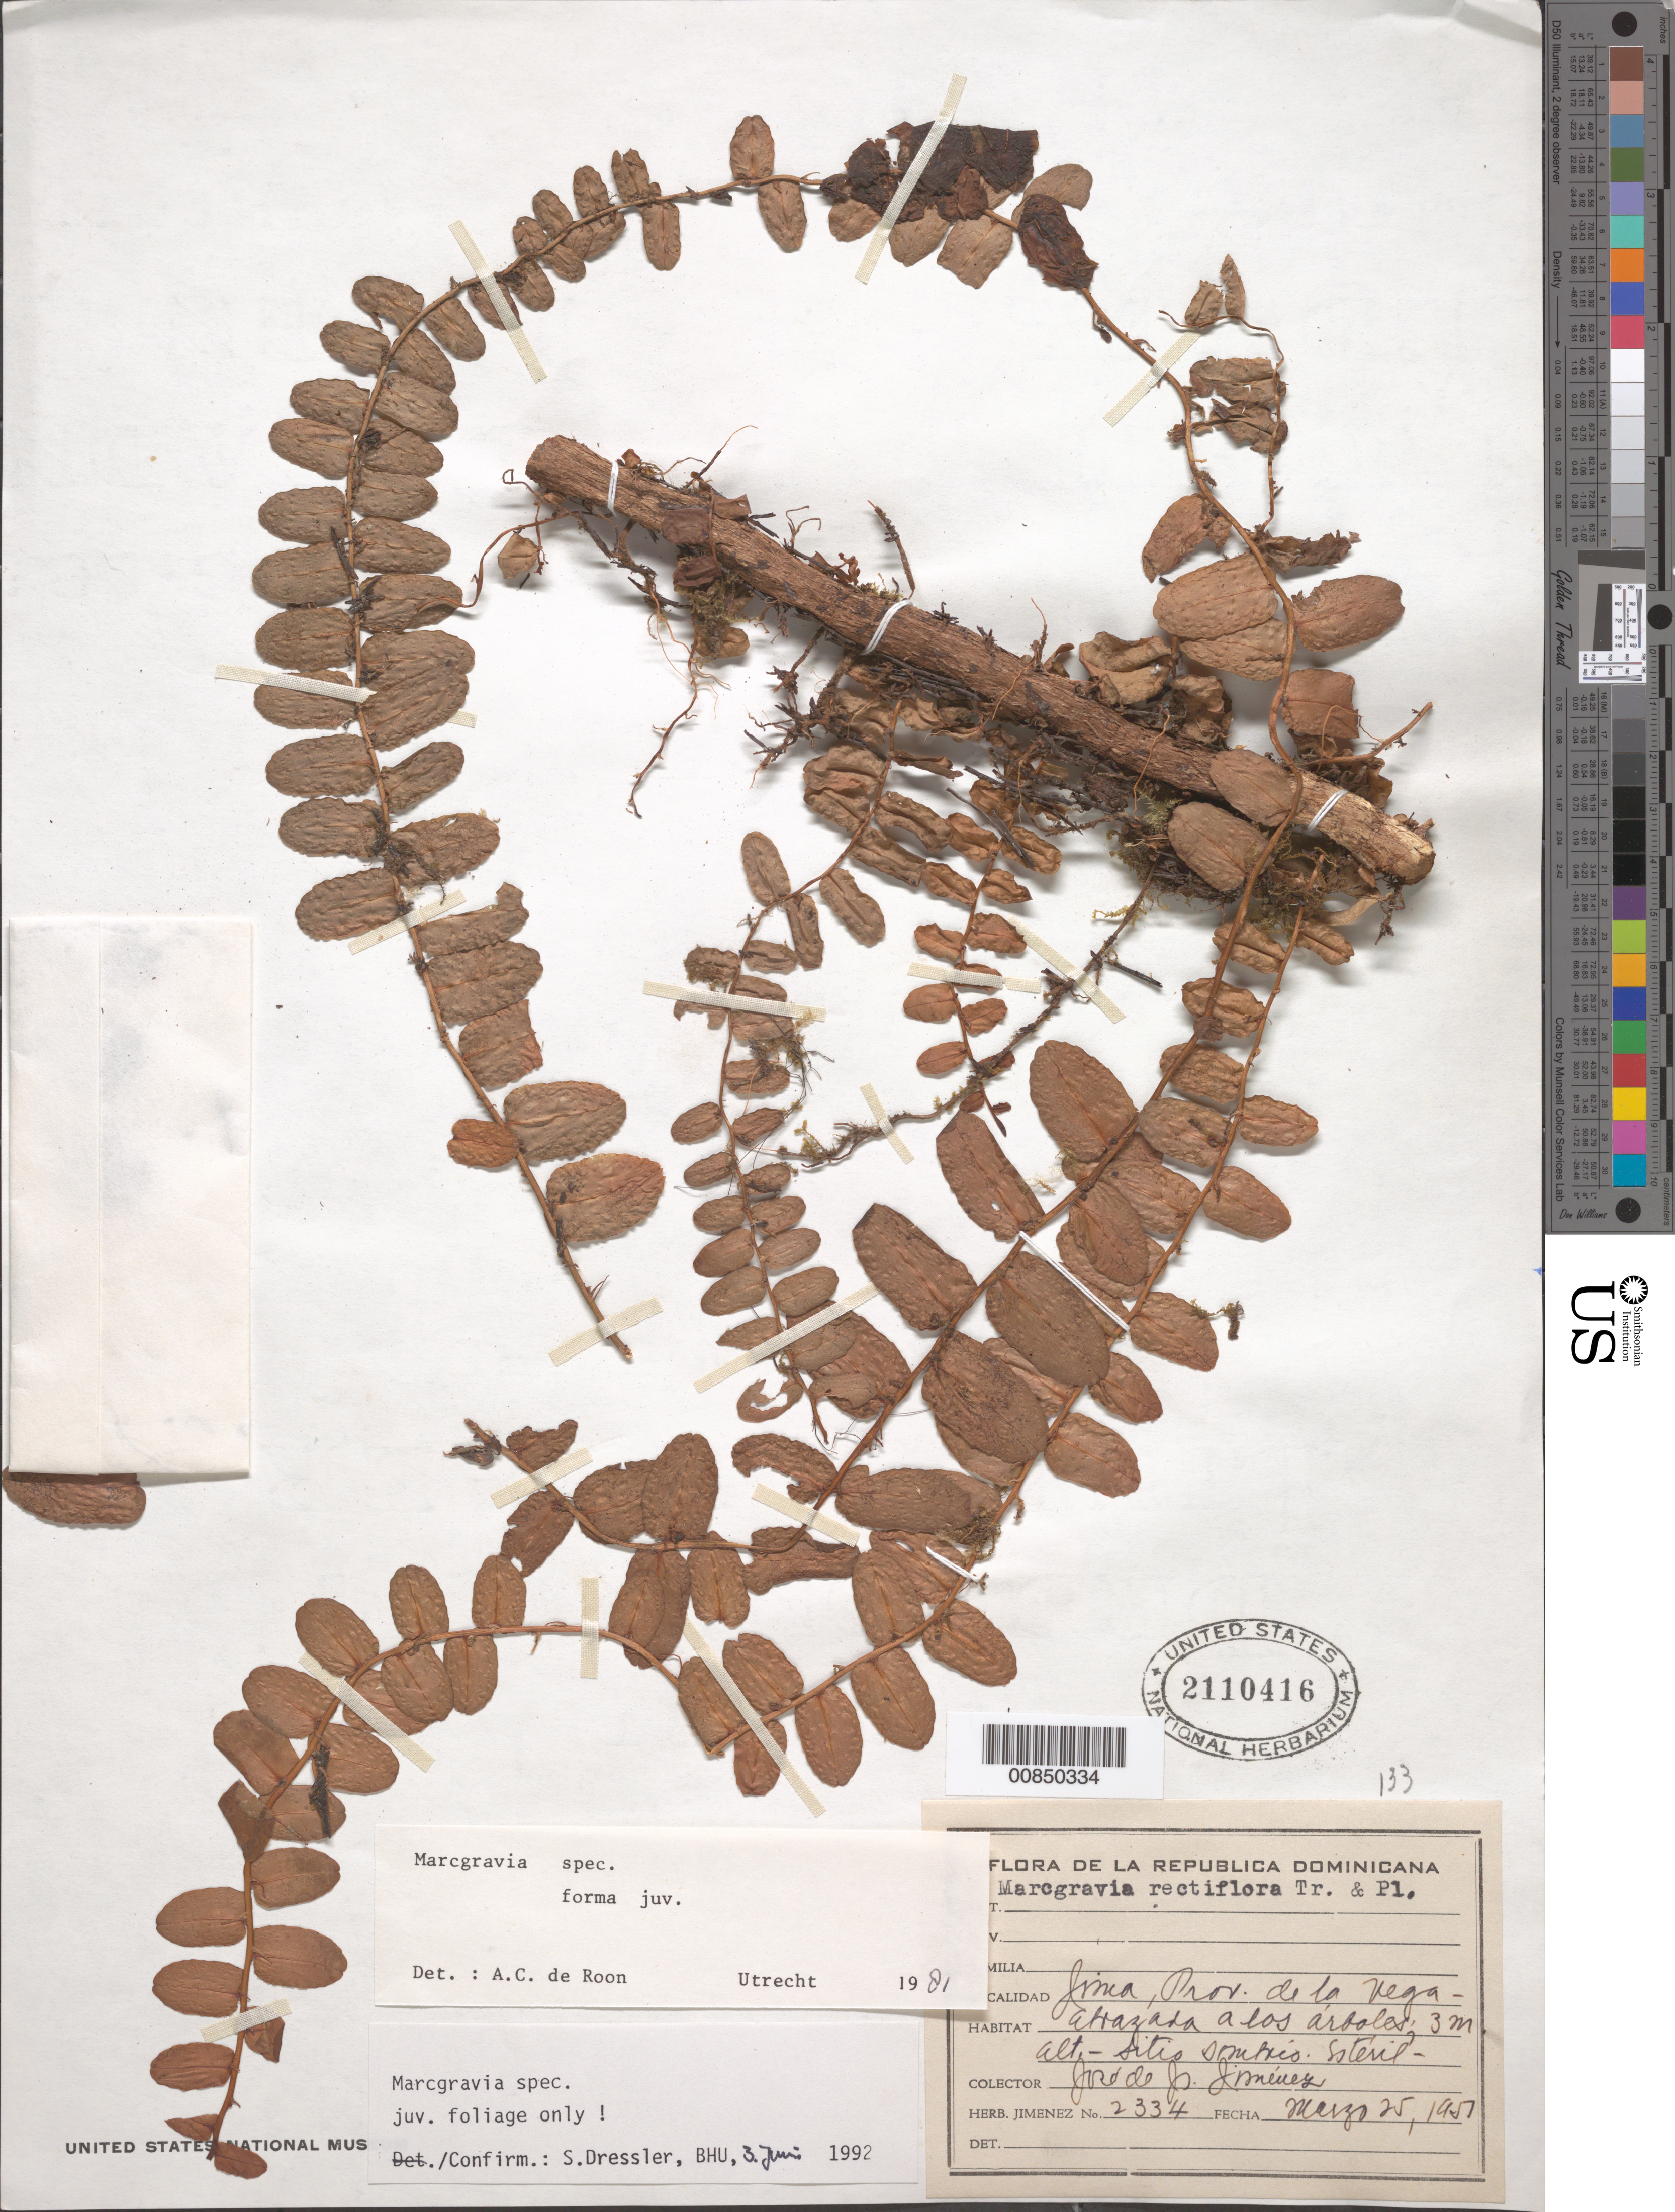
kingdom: Plantae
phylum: Tracheophyta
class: Magnoliopsida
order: Ericales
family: Marcgraviaceae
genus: Marcgravia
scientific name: Marcgravia sp.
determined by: Dressler, S., (FR), Forschungsinstitut Und Naturmuseum Senckenberg (GERMANY)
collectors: J. J. Jiménez Almonte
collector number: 2334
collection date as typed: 25 Mar 1951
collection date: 1951-03-25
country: Dominican Republic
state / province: La Vega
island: Hispaniola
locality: Jima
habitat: Atrazada a los arboles, sitio sombres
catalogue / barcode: US 2110416